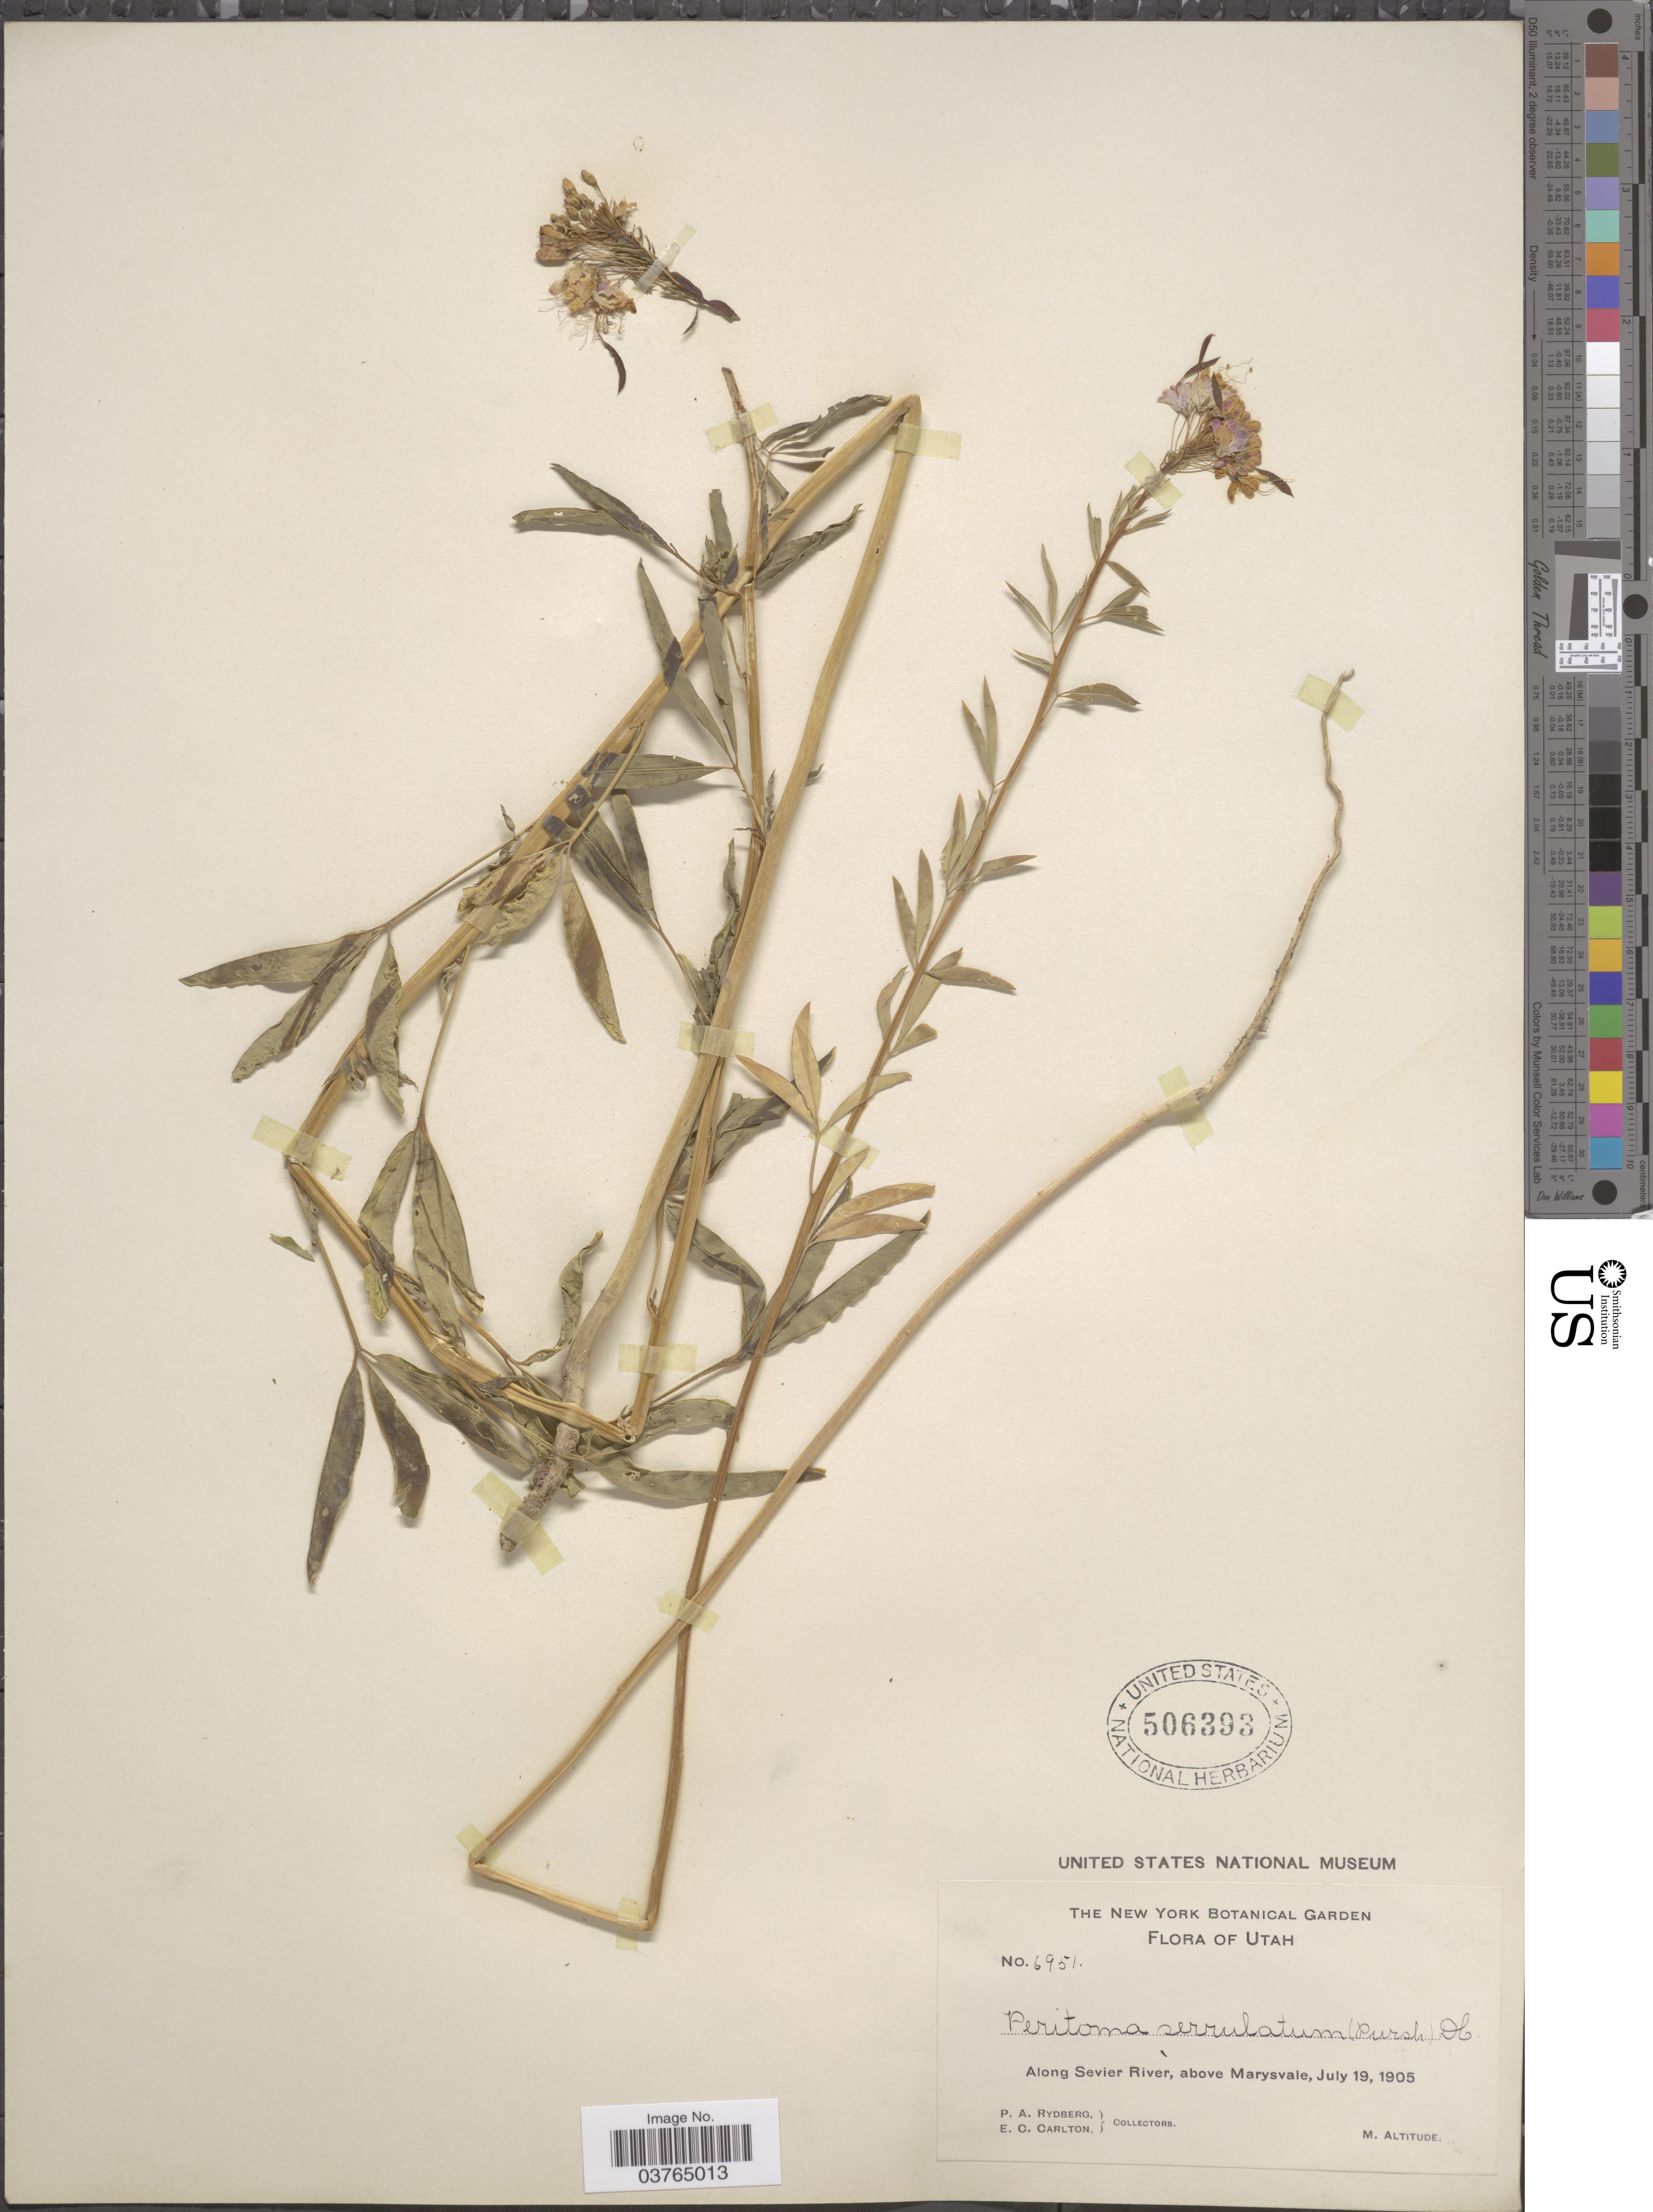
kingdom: Plantae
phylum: Tracheophyta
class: Magnoliopsida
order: Brassicales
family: Cleomaceae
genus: Cleomella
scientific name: Cleomella serrulata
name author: (Pursh) Roalson & J.C. Hall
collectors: P. A. Rydberg & E. Carlton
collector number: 6951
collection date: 1905-07-19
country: United States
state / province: Utah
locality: Along Sevier River, above Marysvale.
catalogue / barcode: US 506393